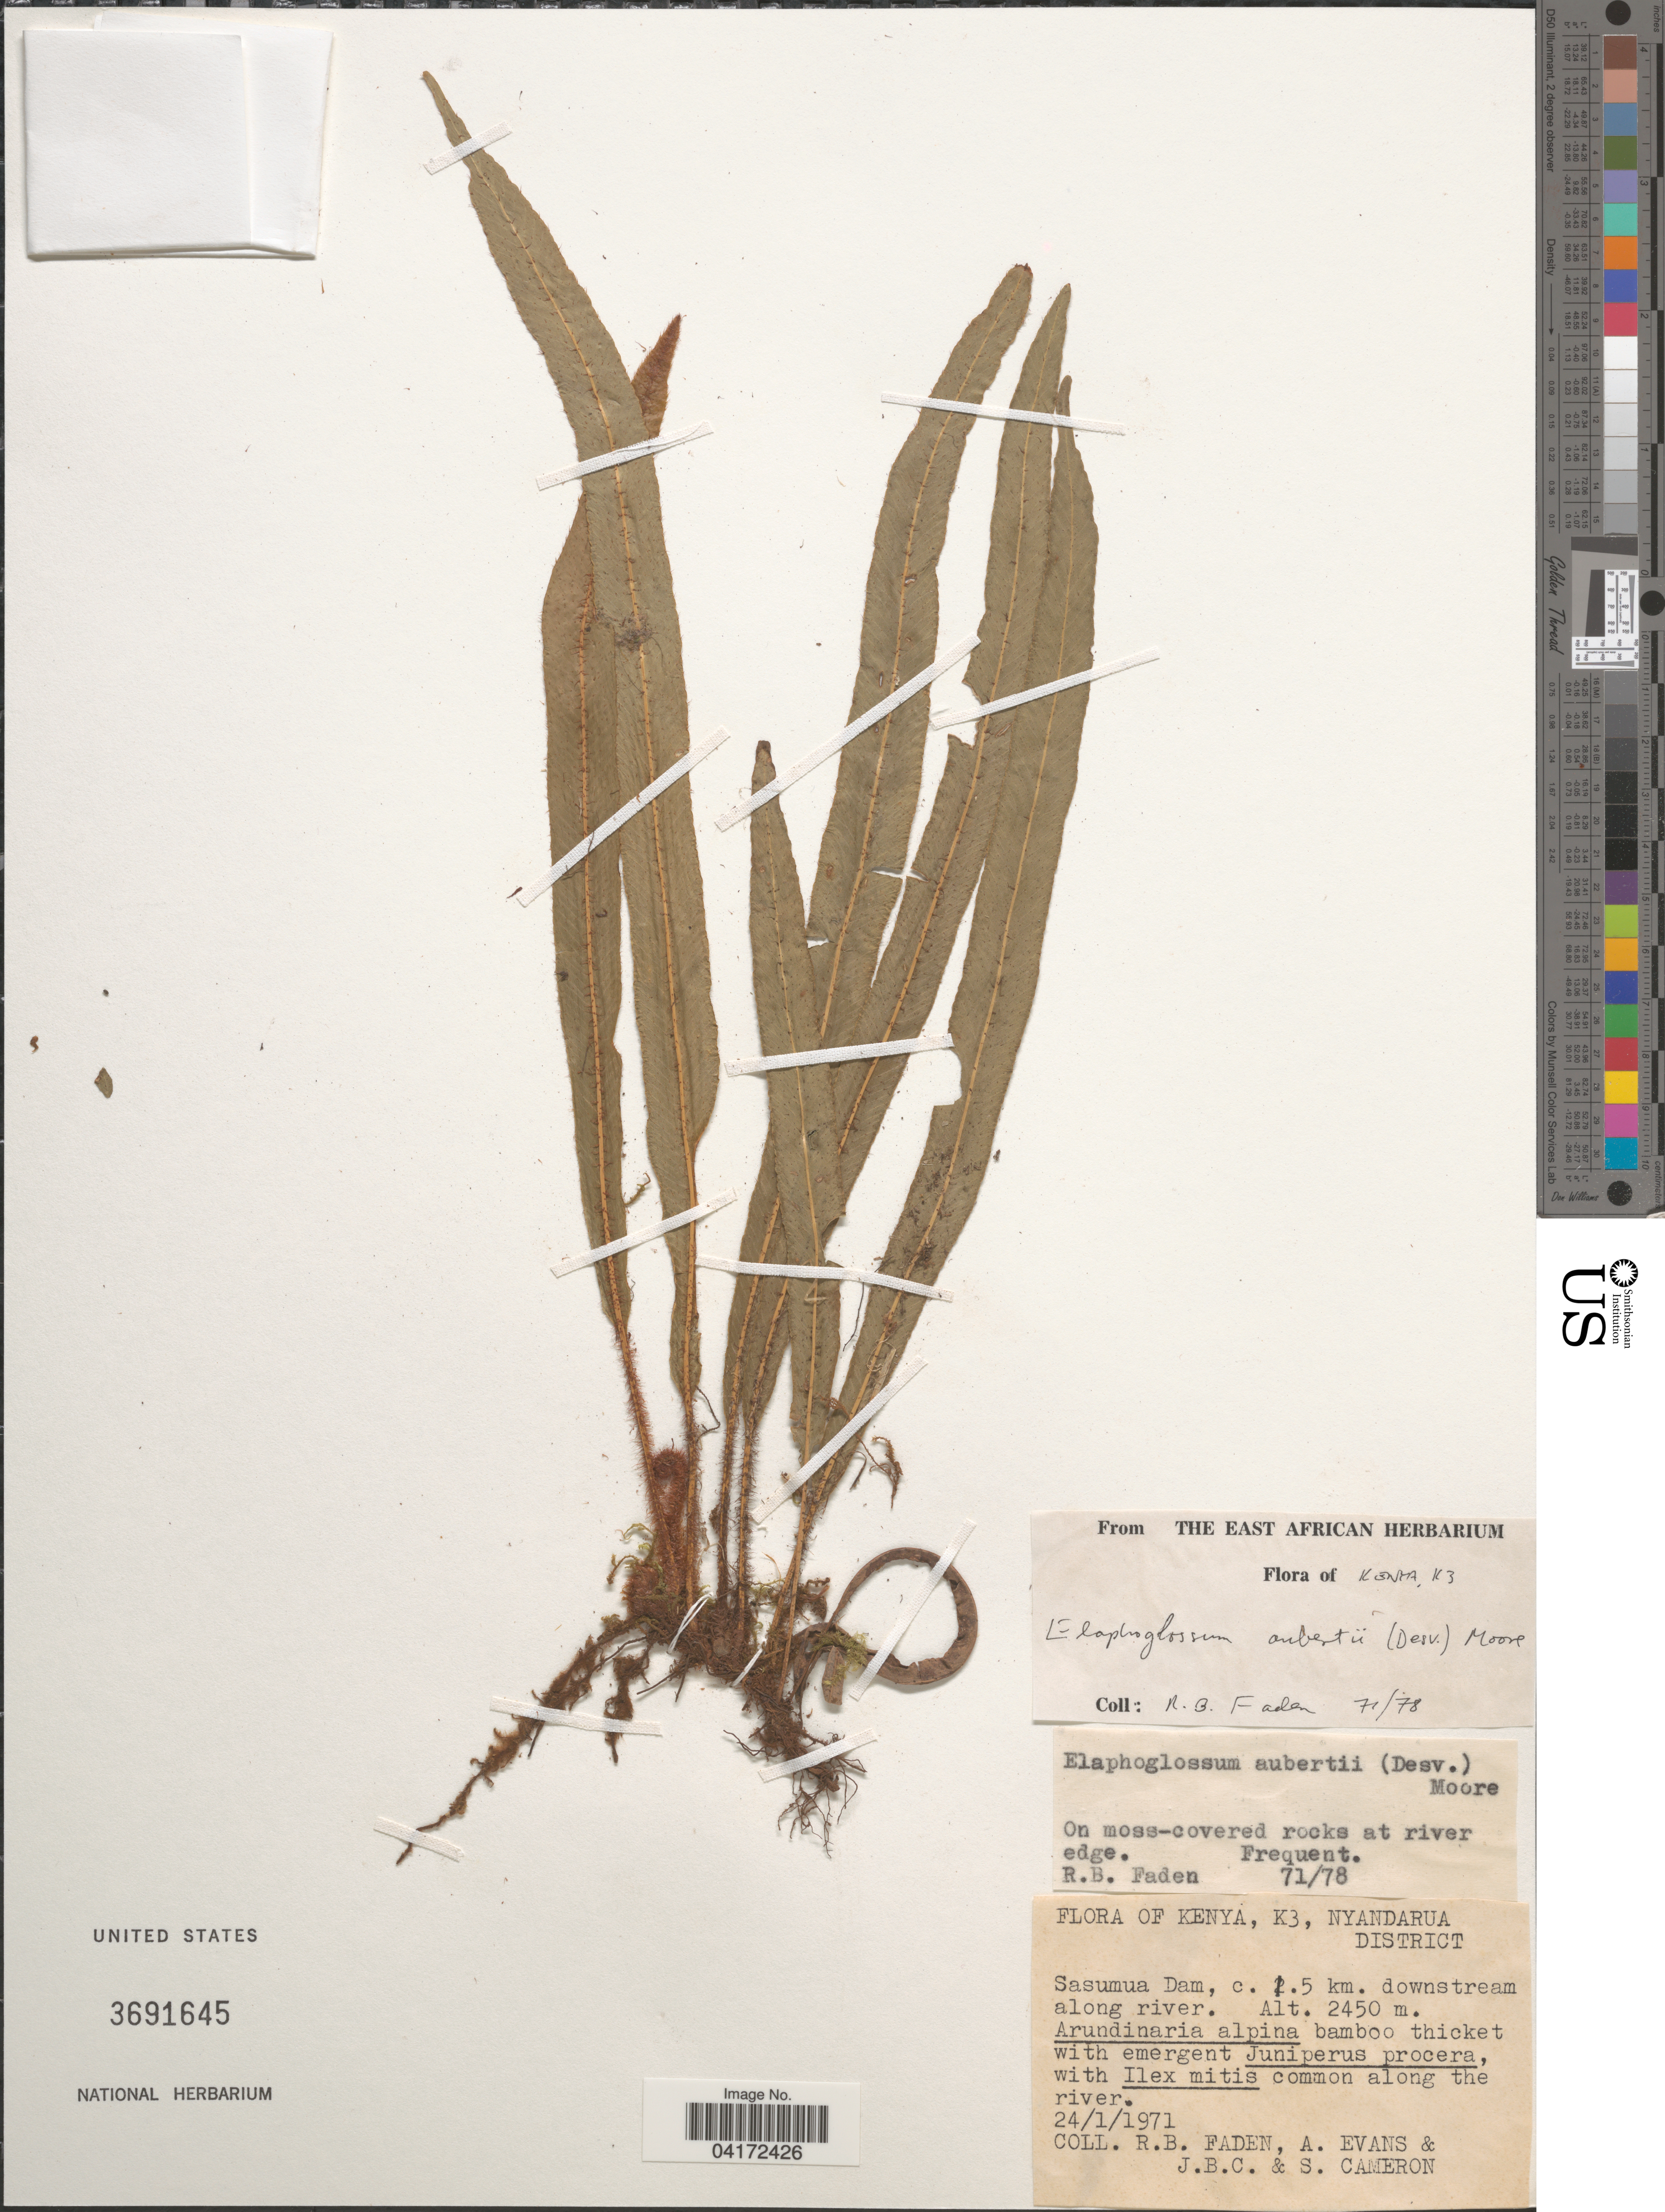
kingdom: Plantae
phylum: Tracheophyta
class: Polypodiopsida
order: Polypodiales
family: Dryopteridaceae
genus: Elaphoglossum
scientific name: Elaphoglossum aubertii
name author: (Desv.) T. Moore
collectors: R. B. Faden, A. Evans, J. Cameron & S. Cameron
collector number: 71/78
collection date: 1971-01-24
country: Kenya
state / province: Nyandarua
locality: K3, Nyandarua District. Sasumua Dam, c. 1.5 km. downstream along river.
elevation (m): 2450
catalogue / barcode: US 3691645